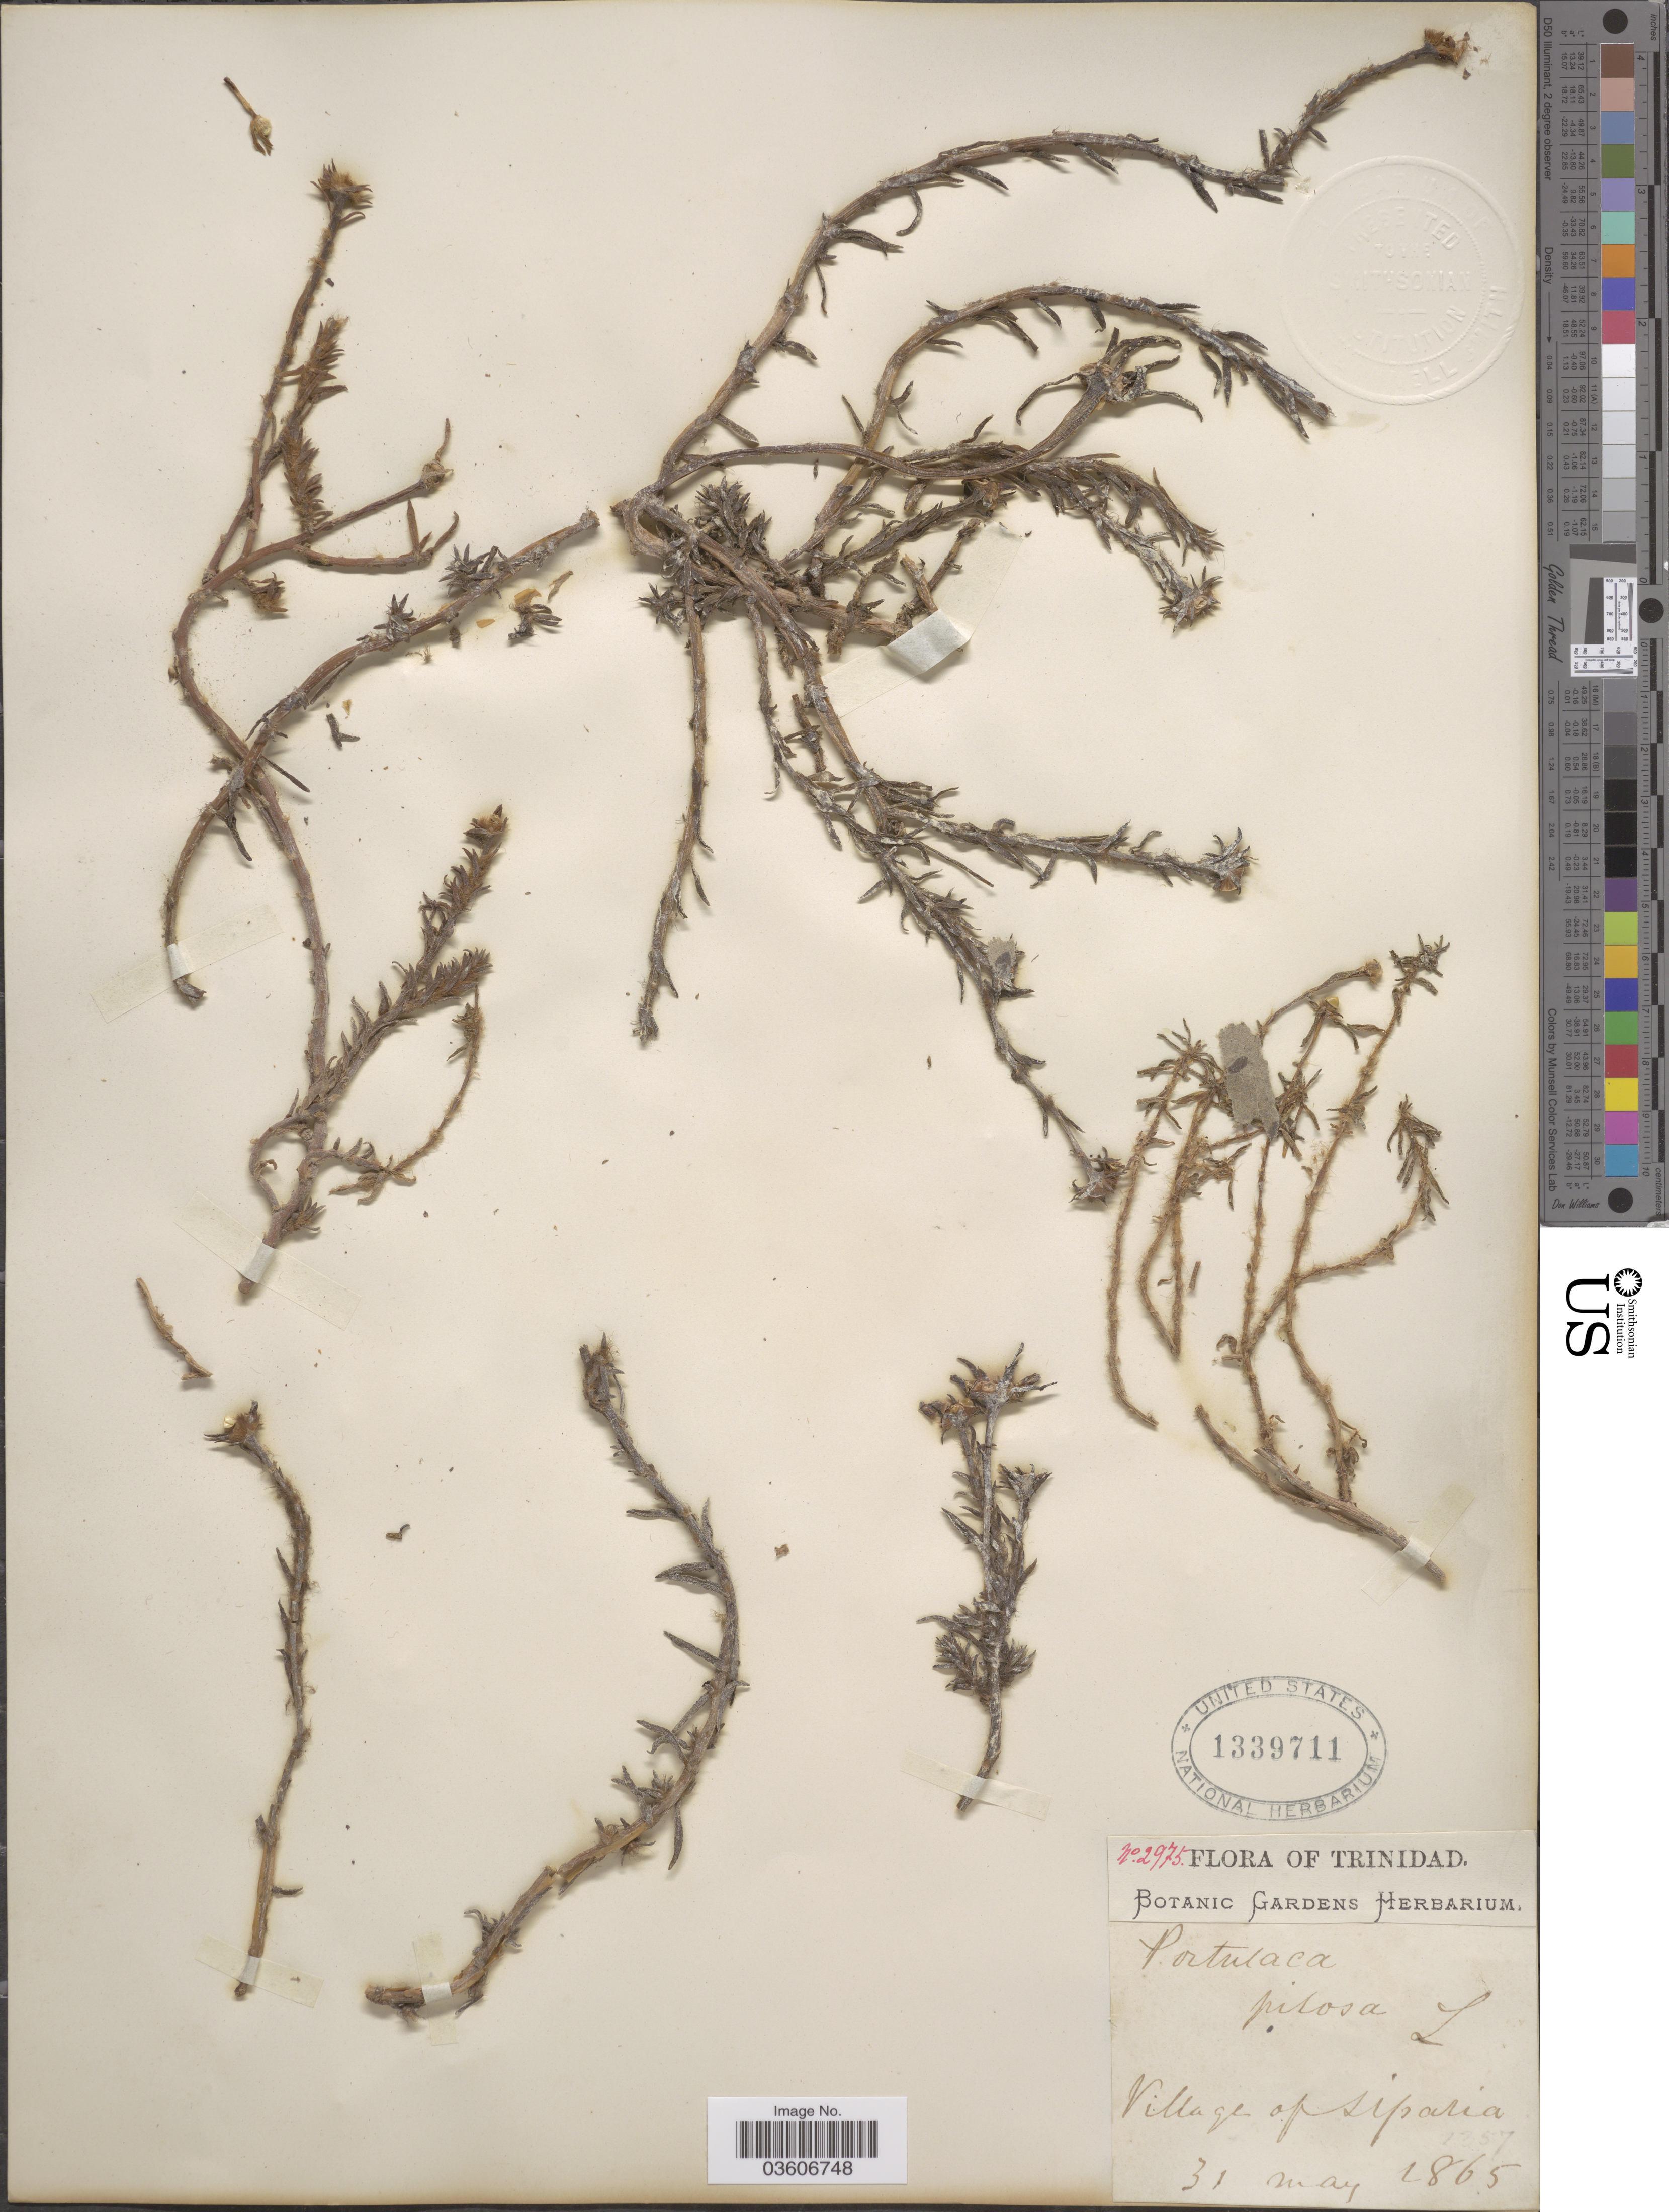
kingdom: Plantae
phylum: Tracheophyta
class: Magnoliopsida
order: Caryophyllales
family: Portulacaceae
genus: Portulaca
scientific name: Portulaca pilosa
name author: L.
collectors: ex herb. Botanic Gardens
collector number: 2975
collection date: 1865-05-31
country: Trinidad and Tobago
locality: Trinidad, Village of Siparia.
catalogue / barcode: US 1339711